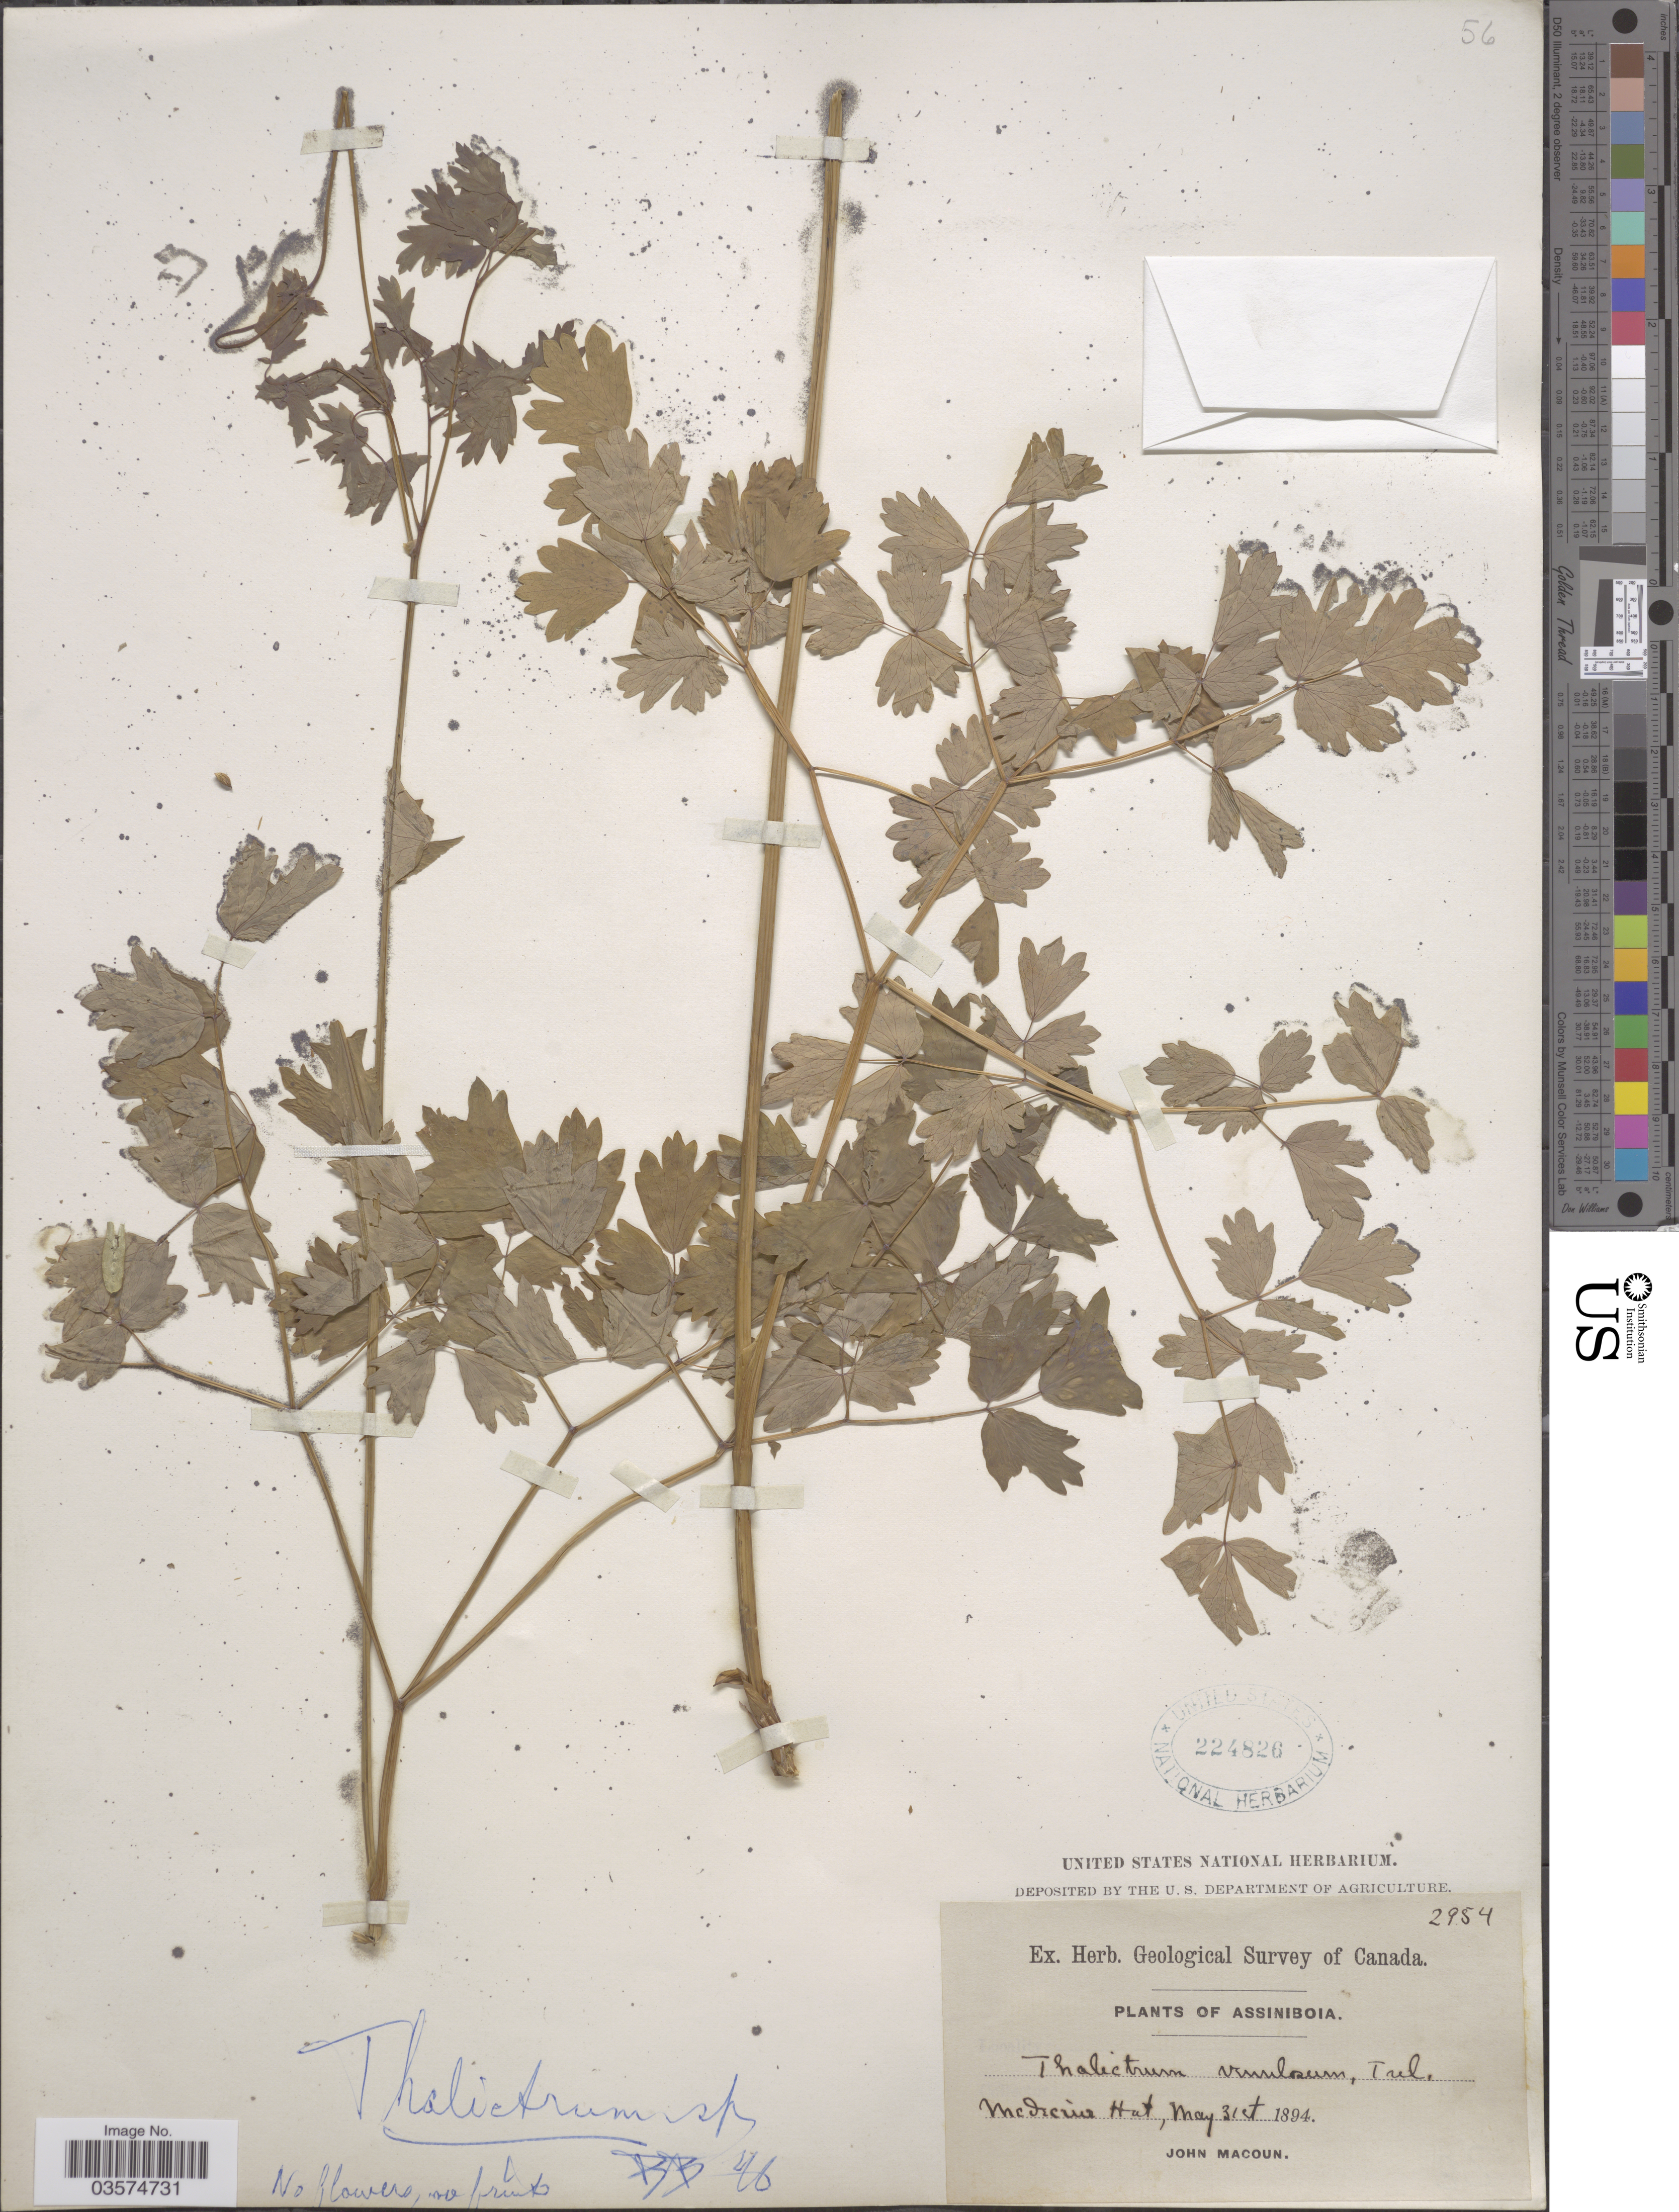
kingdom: Plantae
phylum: Tracheophyta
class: Magnoliopsida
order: Ranunculales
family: Ranunculaceae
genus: Thalictrum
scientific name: Thalictrum venulosum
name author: Trel.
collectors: J. Macoun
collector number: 2954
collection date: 1894-05-31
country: Canada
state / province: Alberta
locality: McKenzie Hat.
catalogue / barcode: US 224826